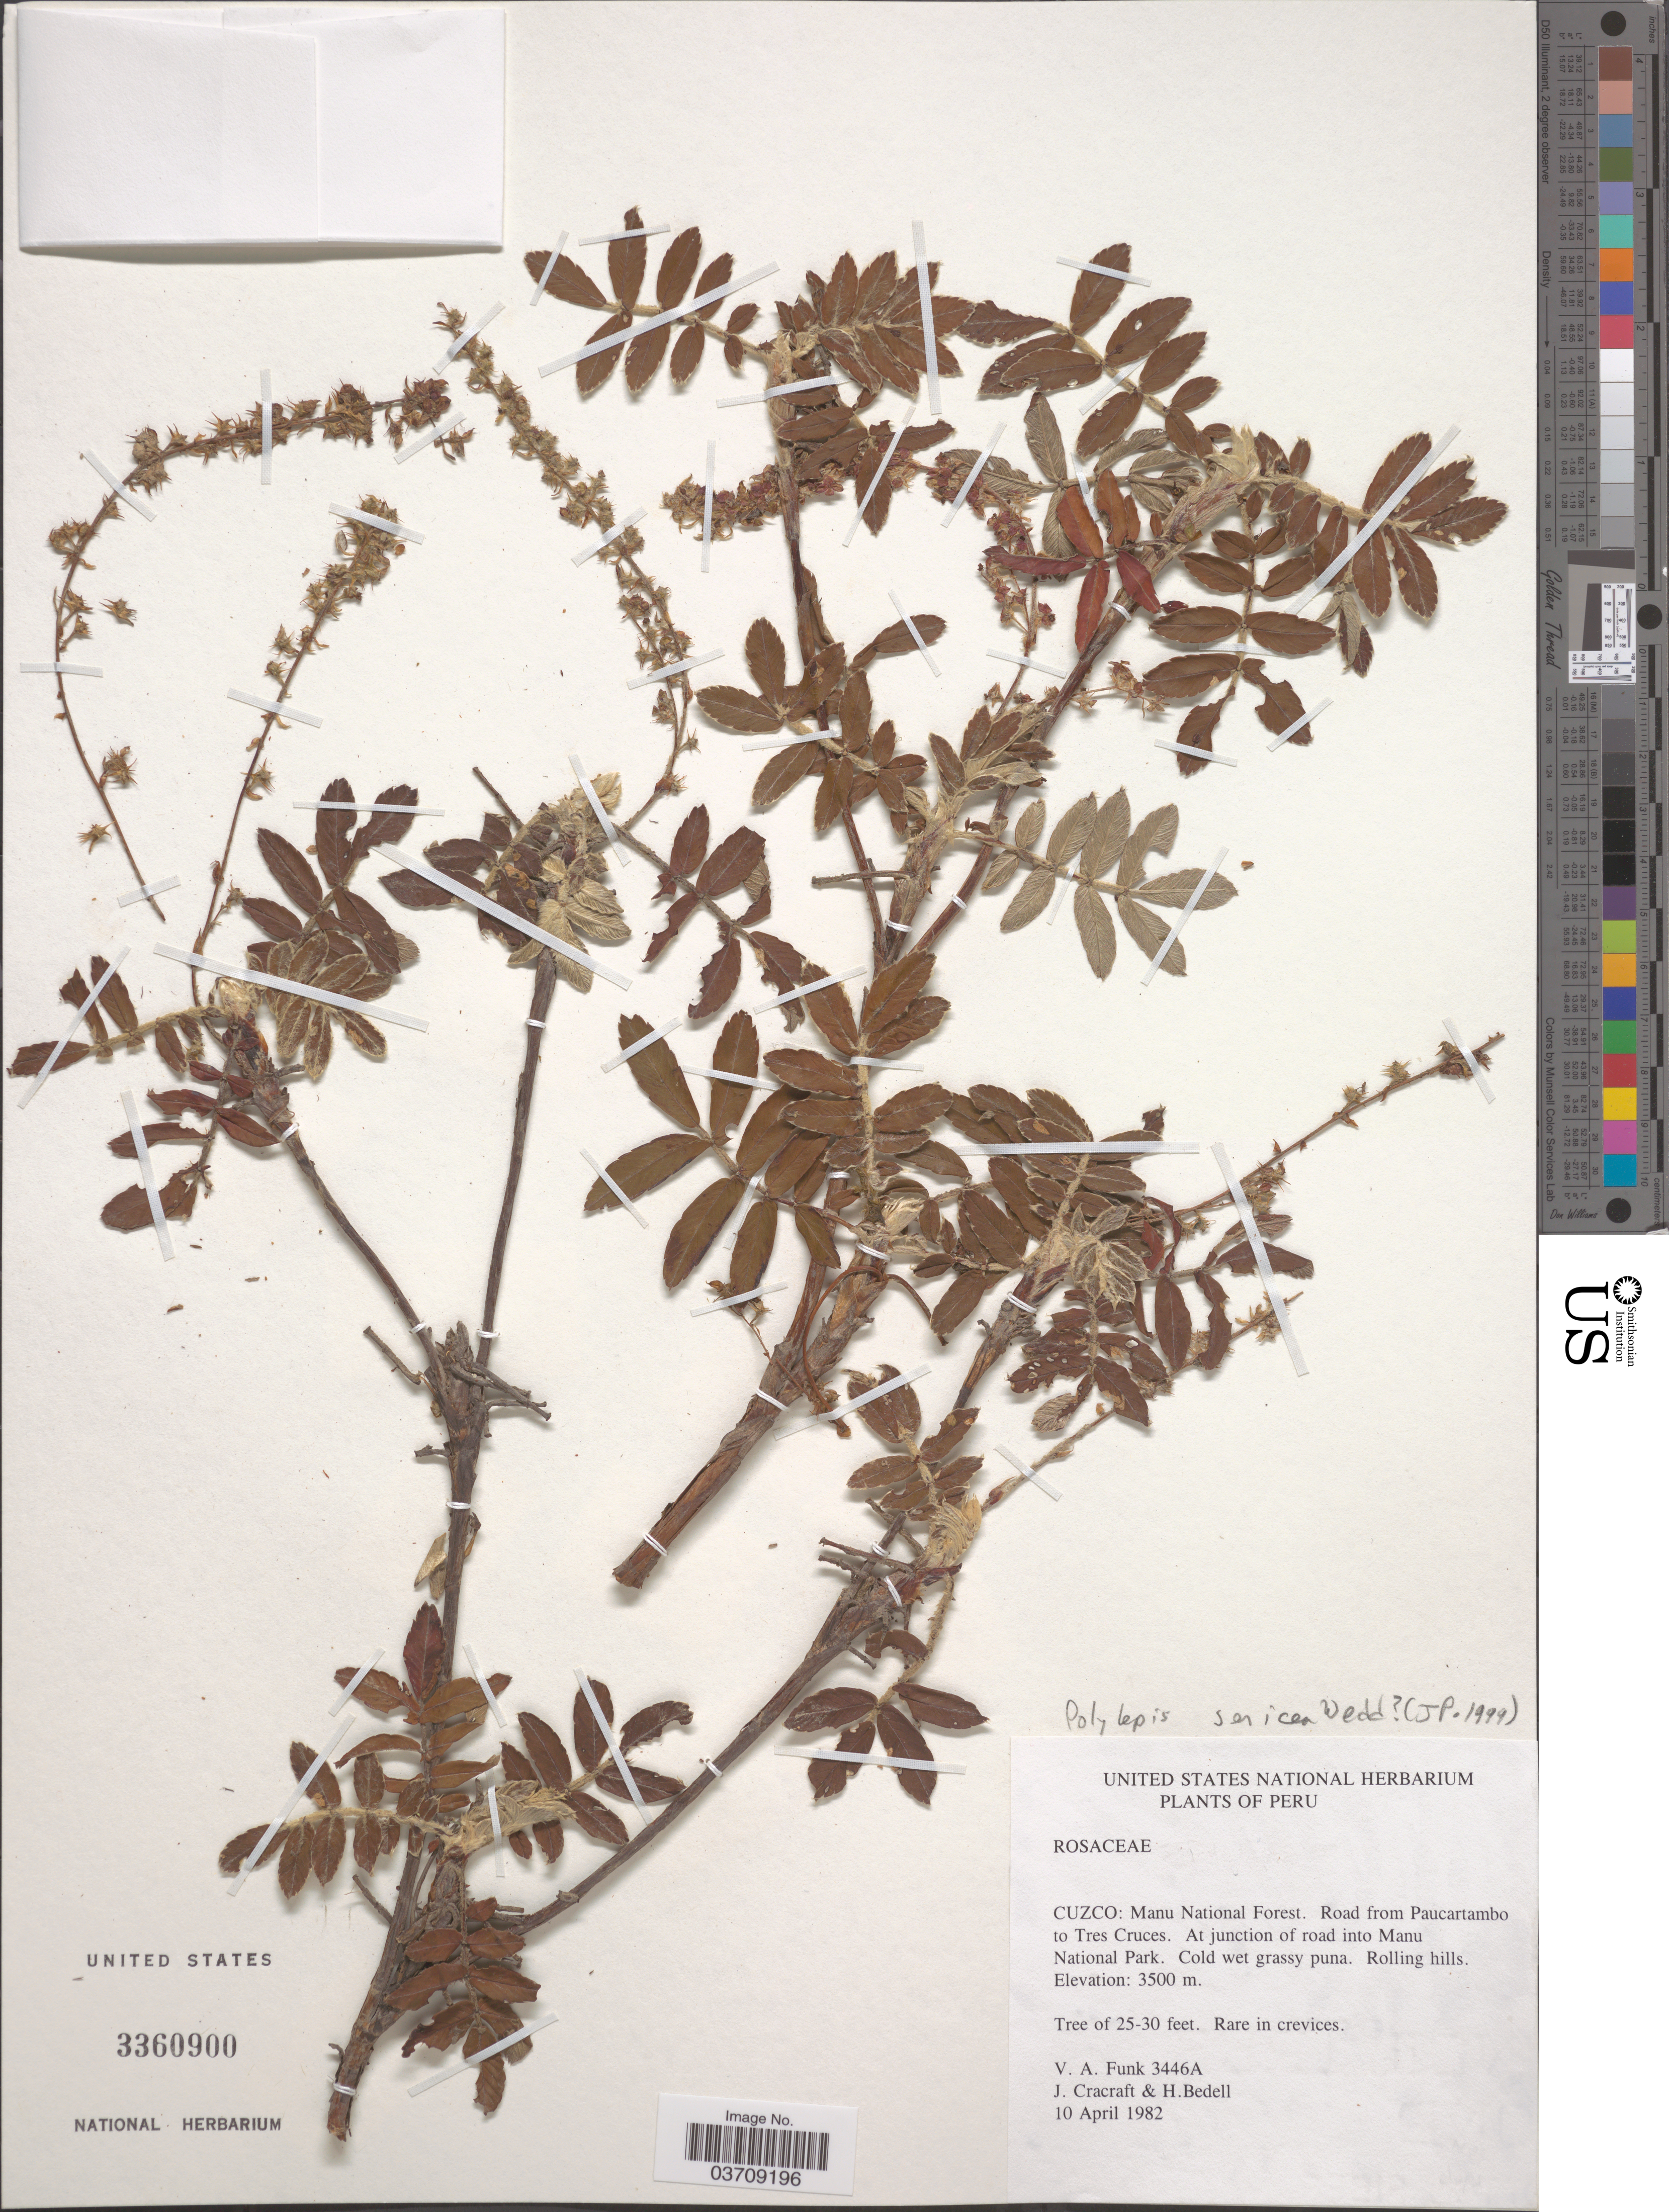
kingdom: Plantae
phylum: Tracheophyta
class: Magnoliopsida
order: Rosales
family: Rosaceae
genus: Polylepis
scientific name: Polylepis sericea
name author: Wedd.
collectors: V. Funk, J. L. Cracraft & H. Bedell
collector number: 3446A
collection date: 1982-04-10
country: Peru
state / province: Cusco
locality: Cuzco: Manu National Forest. Road from Paucartambo to Tres Cruces. At junction of road into Manu National Park.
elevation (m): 3500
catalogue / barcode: US 3360900